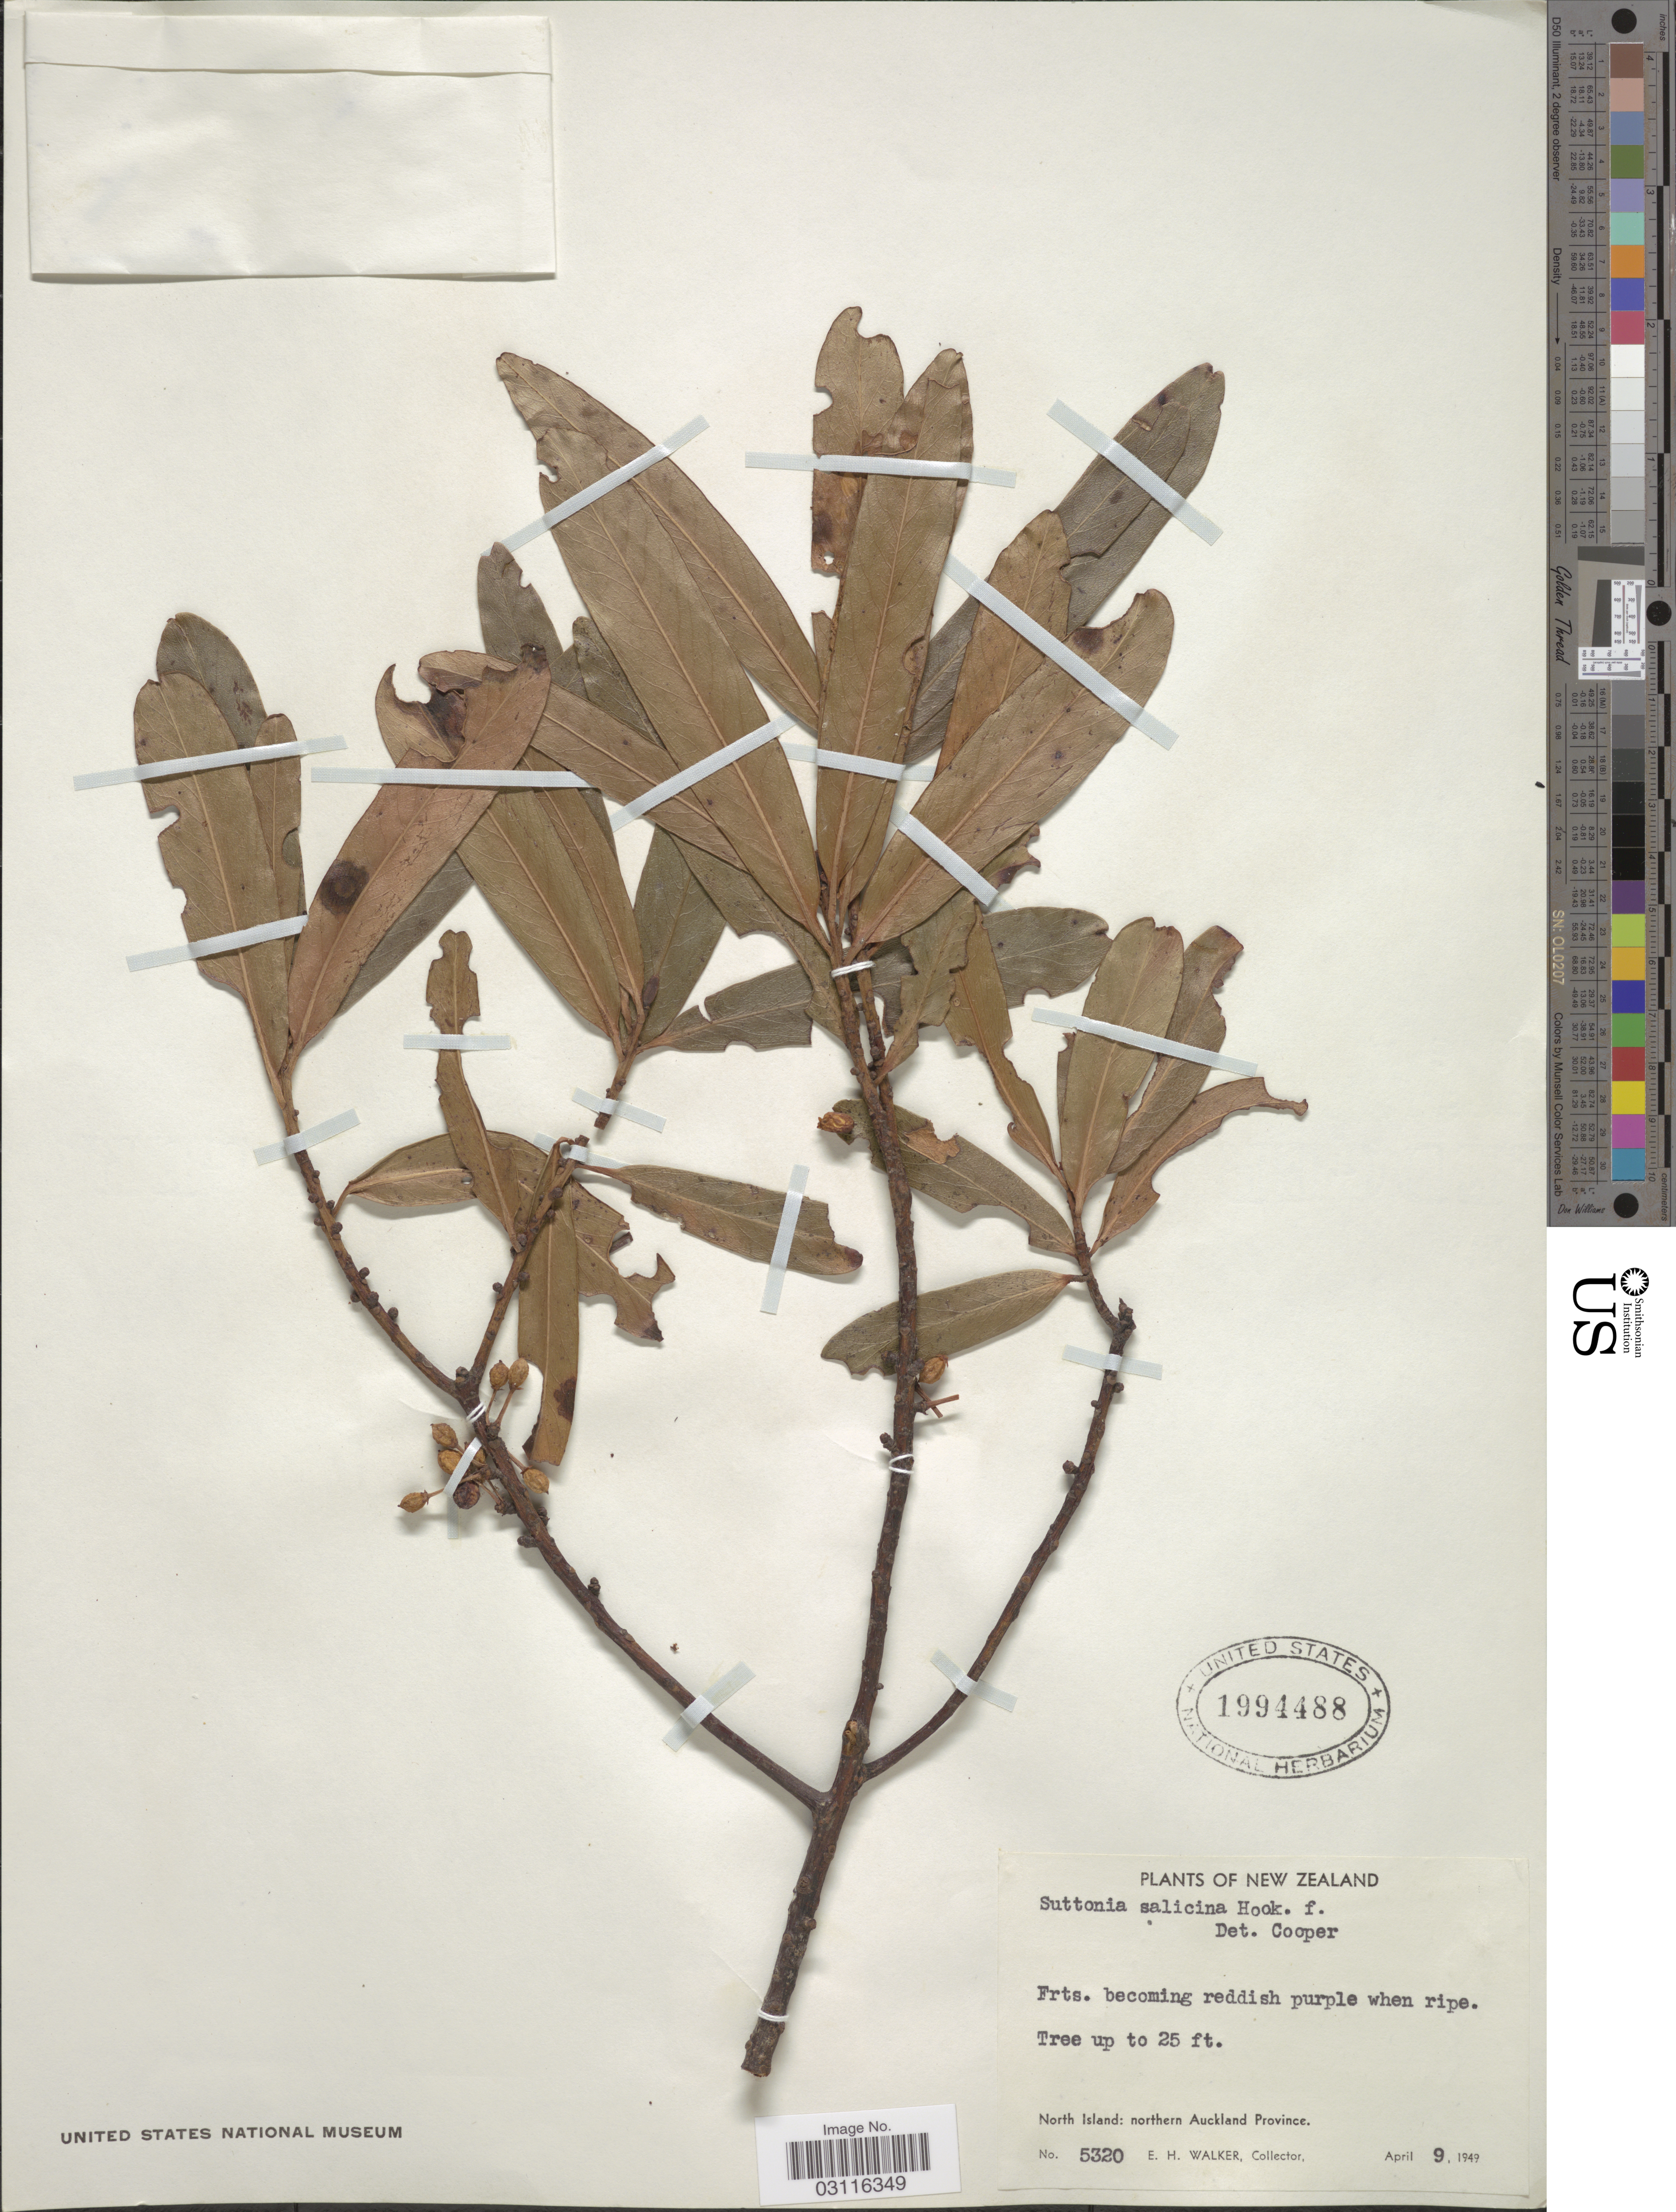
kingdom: Plantae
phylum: Tracheophyta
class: Magnoliopsida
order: Ericales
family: Primulaceae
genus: Suttonia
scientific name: Suttonia salicina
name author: Hook. f.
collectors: E. H. Walker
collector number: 5320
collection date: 1949-04-09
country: New Zealand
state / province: Auckland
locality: North Island: northern Auckland Province.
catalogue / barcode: US 1994488